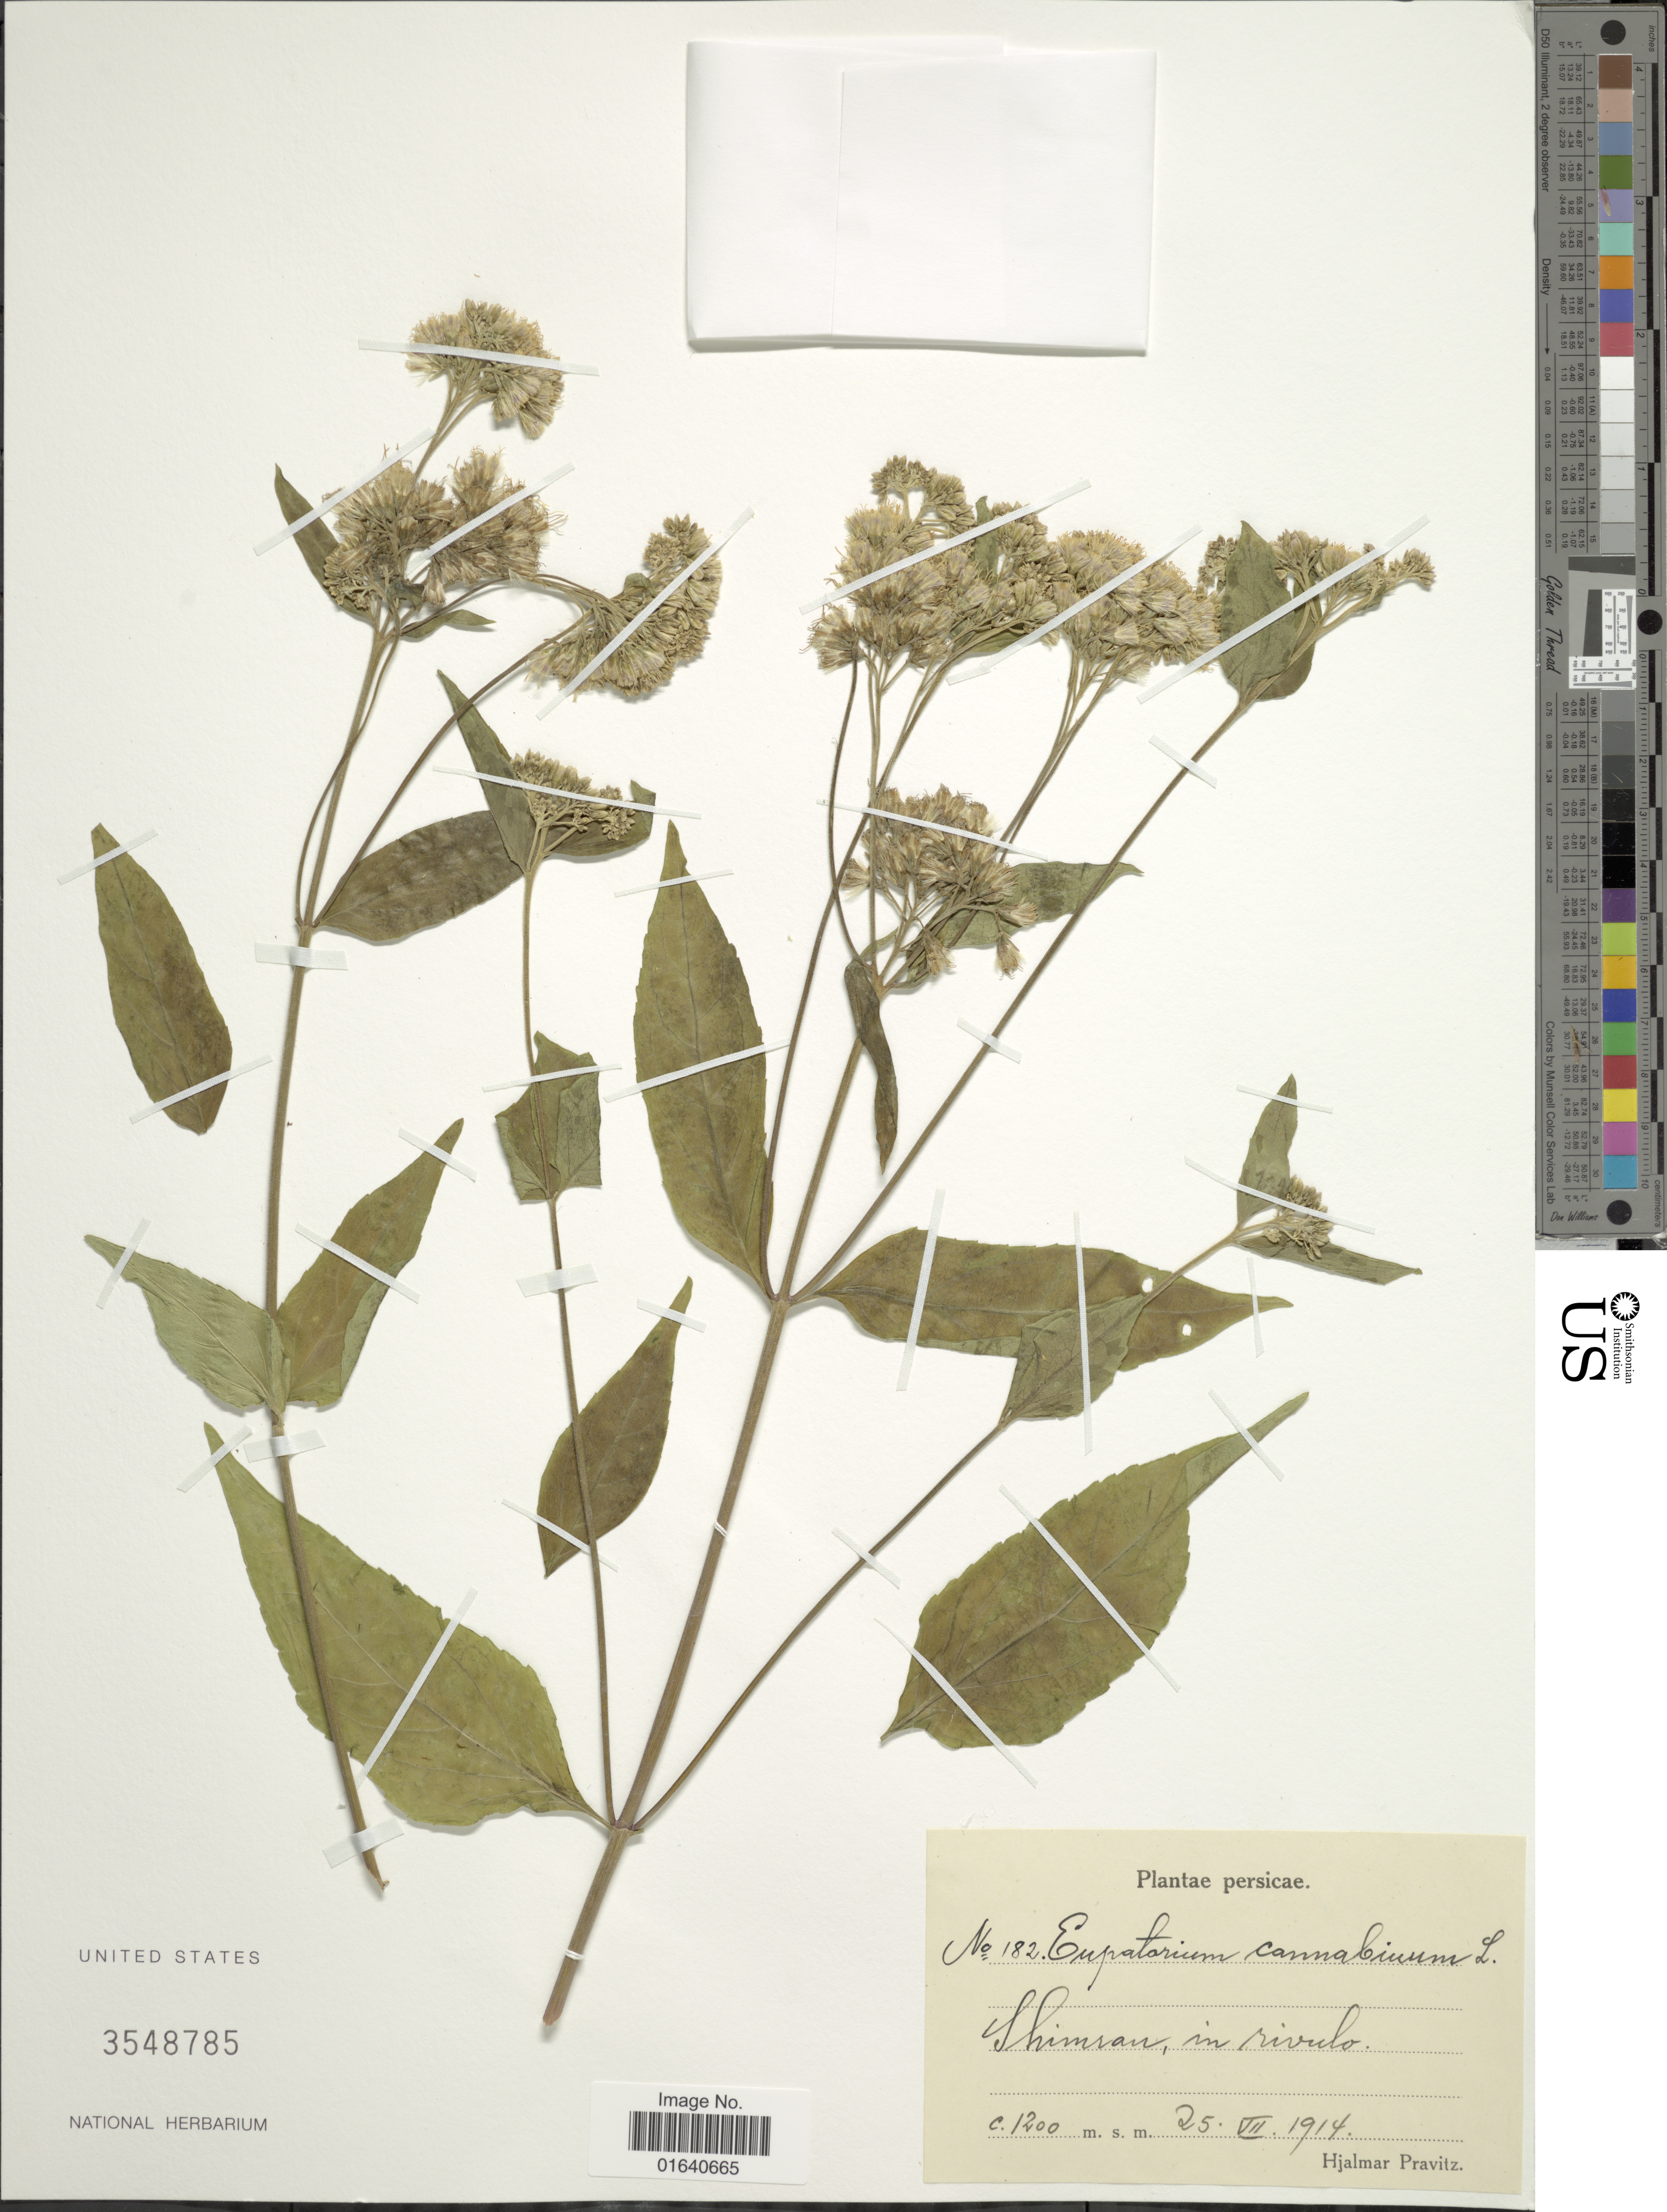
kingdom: Plantae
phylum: Tracheophyta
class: Magnoliopsida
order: Asterales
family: Asteraceae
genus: Eupatorium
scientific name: Eupatorium cannabinum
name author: L.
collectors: H. Pravitz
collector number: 182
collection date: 1914-07-25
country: Iran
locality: Persicae, Shimran, in rivulo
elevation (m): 1200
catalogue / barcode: US 3548785